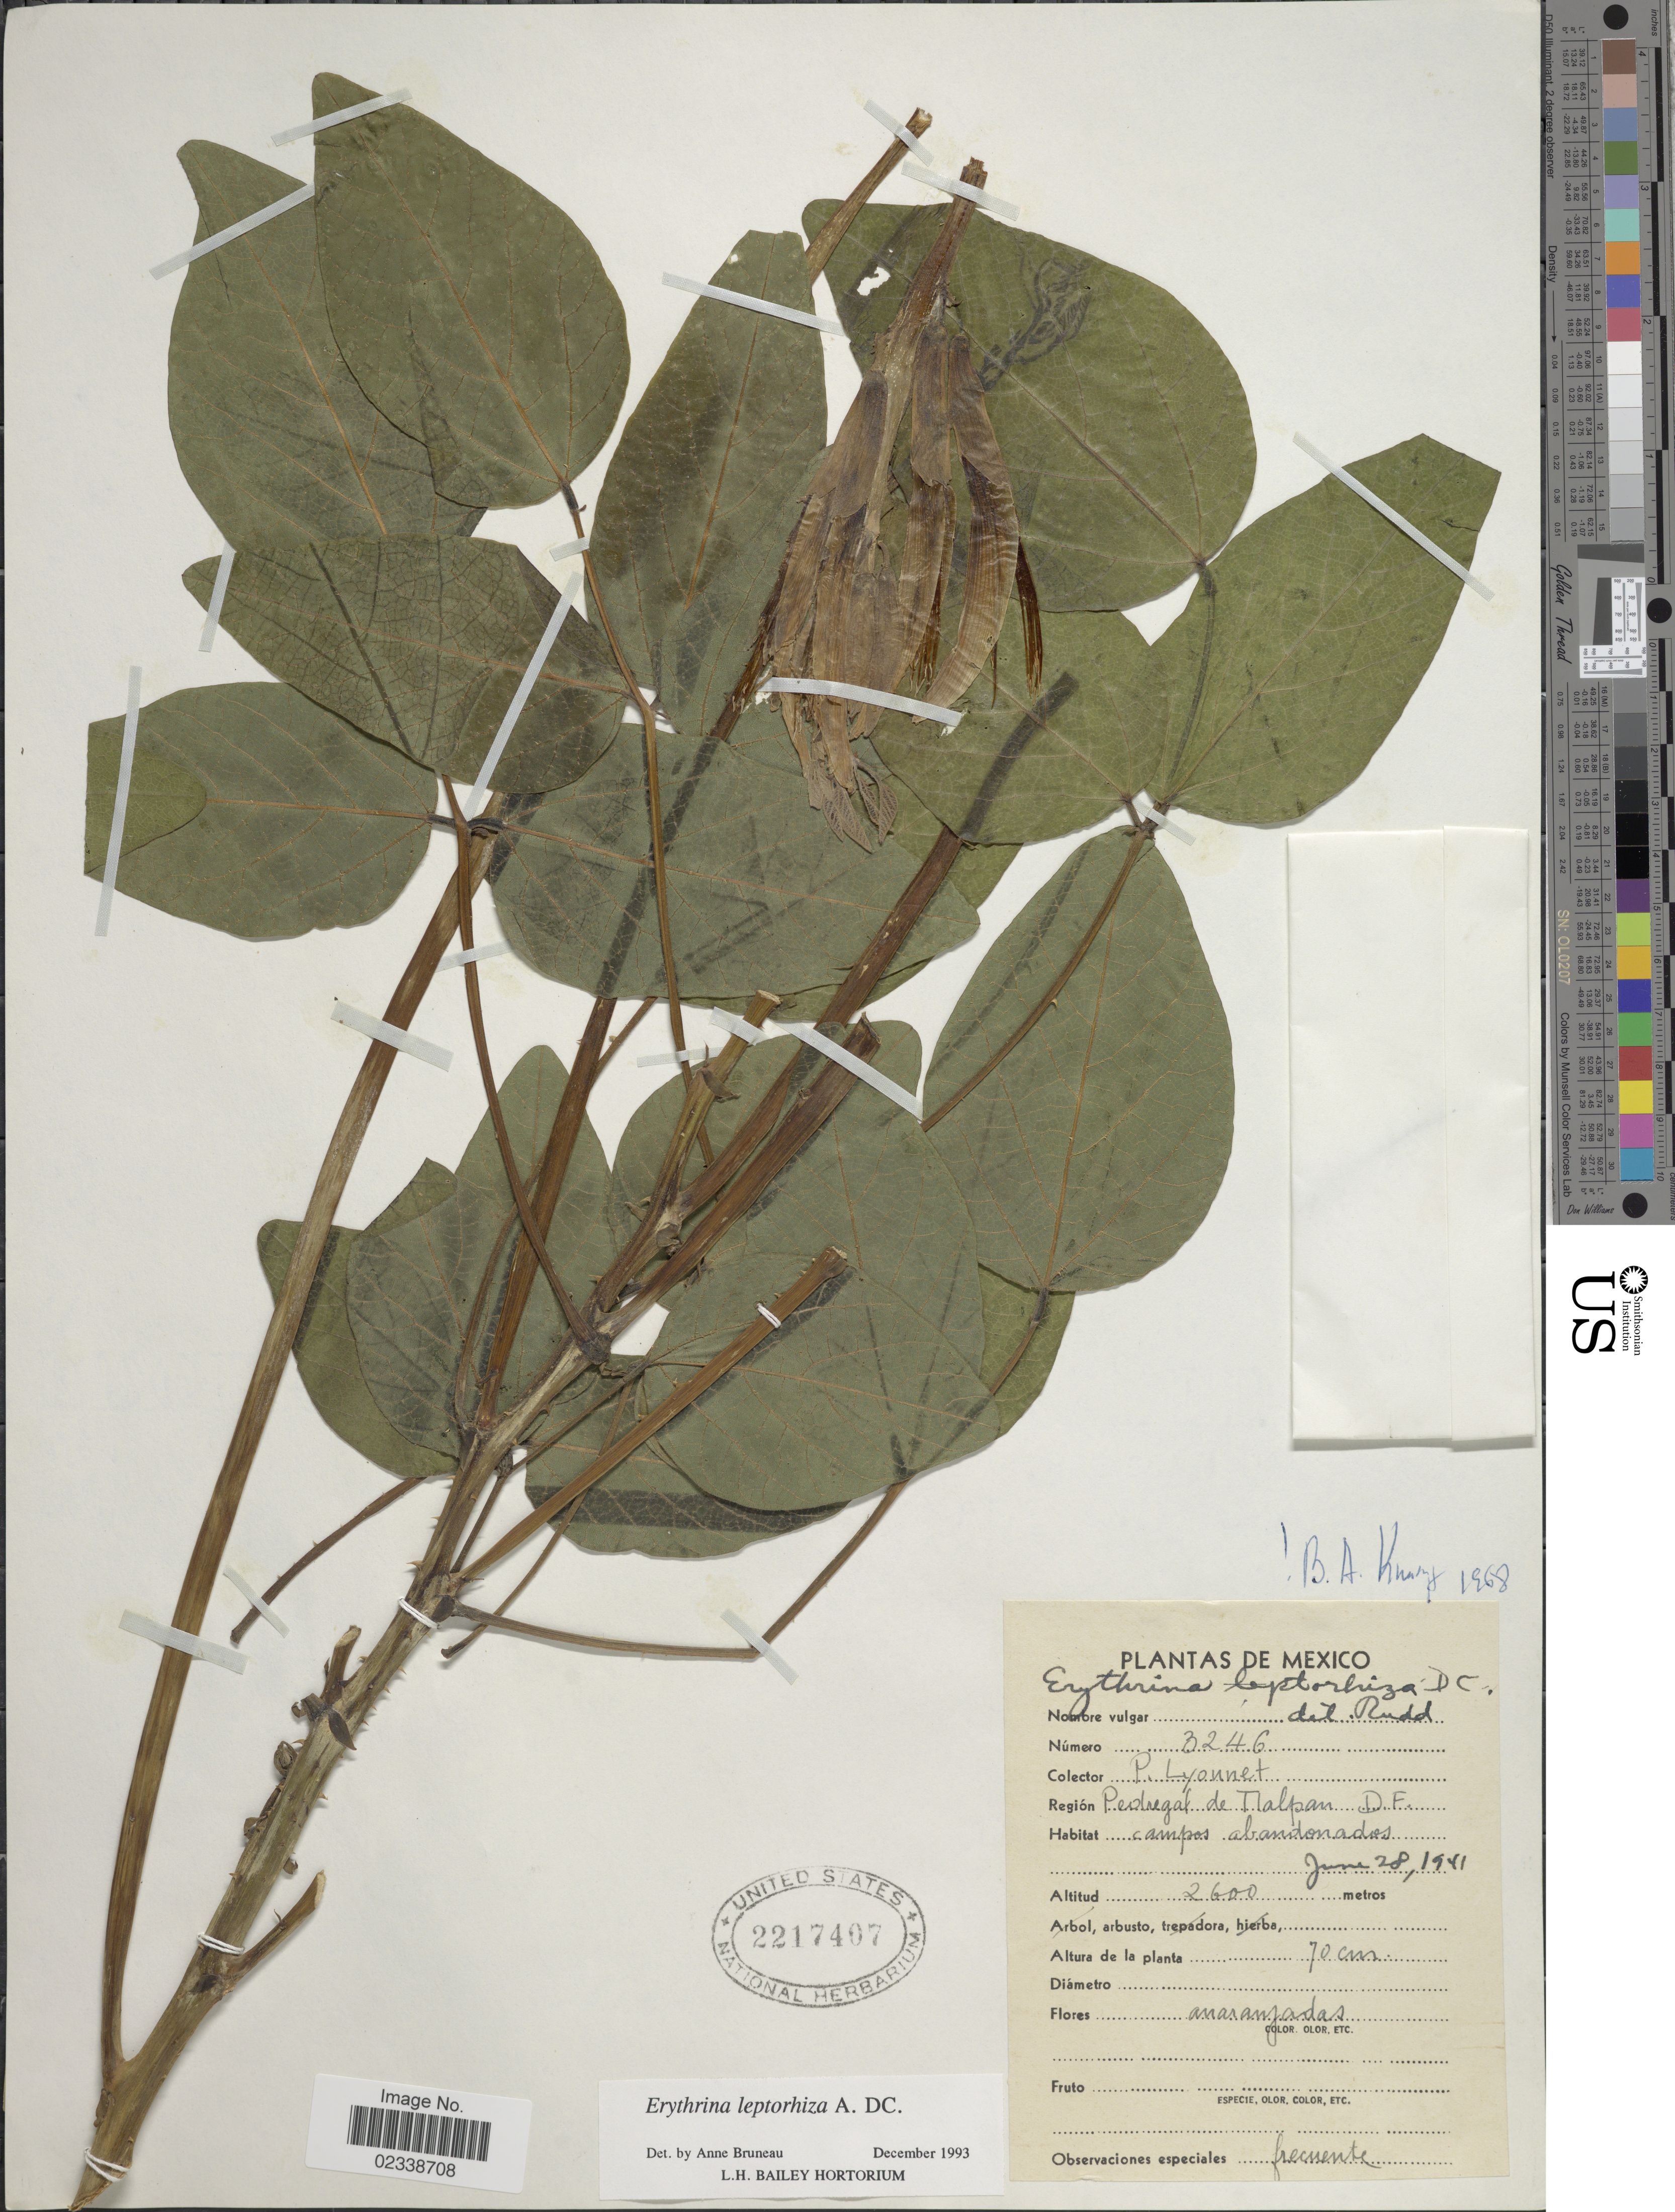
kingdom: Plantae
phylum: Tracheophyta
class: Magnoliopsida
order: Fabales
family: Fabaceae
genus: Erythrina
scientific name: Erythrina leptorhiza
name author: Moc. & Sessé ex DC.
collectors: P. Lyonnet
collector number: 3246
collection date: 1941-06-28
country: Mexico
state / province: Distrito Federal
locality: Pedregal de Tlalpan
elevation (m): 2600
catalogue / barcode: US 2217407